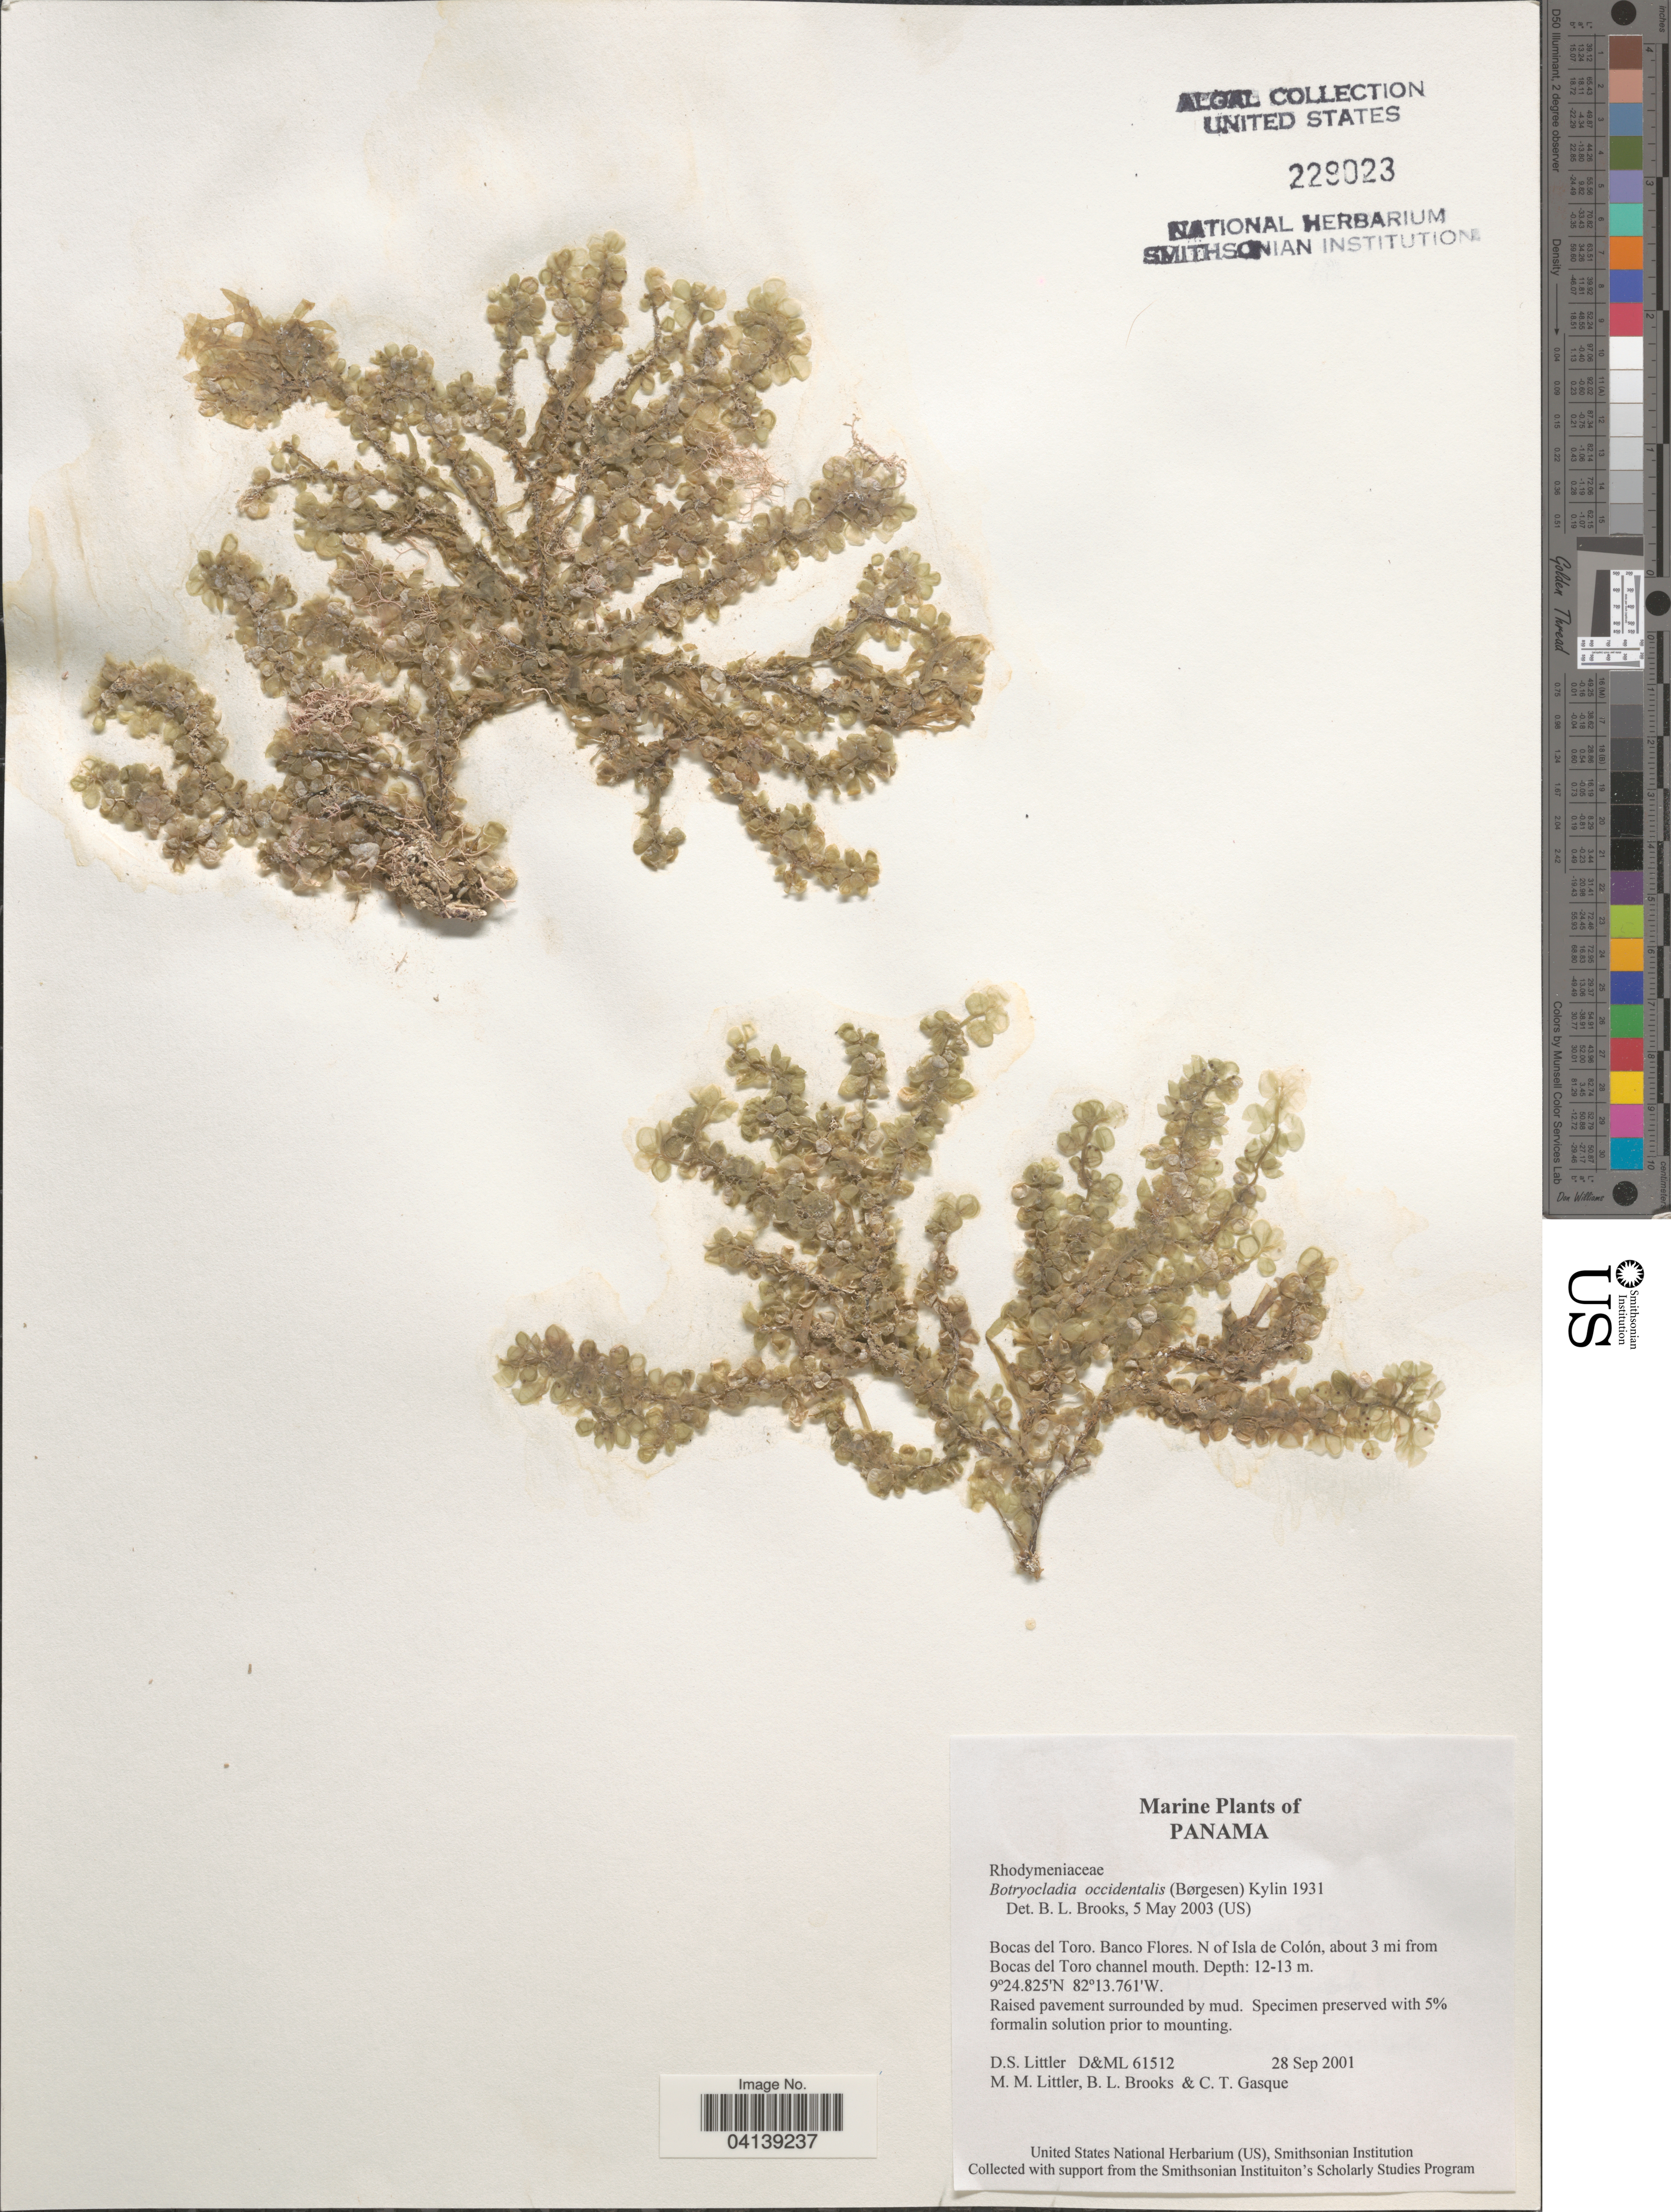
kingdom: Plantae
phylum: Rhodophyta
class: Florideophyceae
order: Rhodymeniales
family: Rhodymeniaceae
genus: Botryocladia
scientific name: Botryocladia occidentalis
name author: (Børgesen) Kylin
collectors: D. S. Littler, B. Brooks & C. Gasque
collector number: D&ML61512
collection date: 2001-09-28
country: Panama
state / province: Bocas del Toro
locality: Banco Flores. N of Isla de Colón, about 3 mi from Bocas del Toro channel mouth.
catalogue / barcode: US 229023